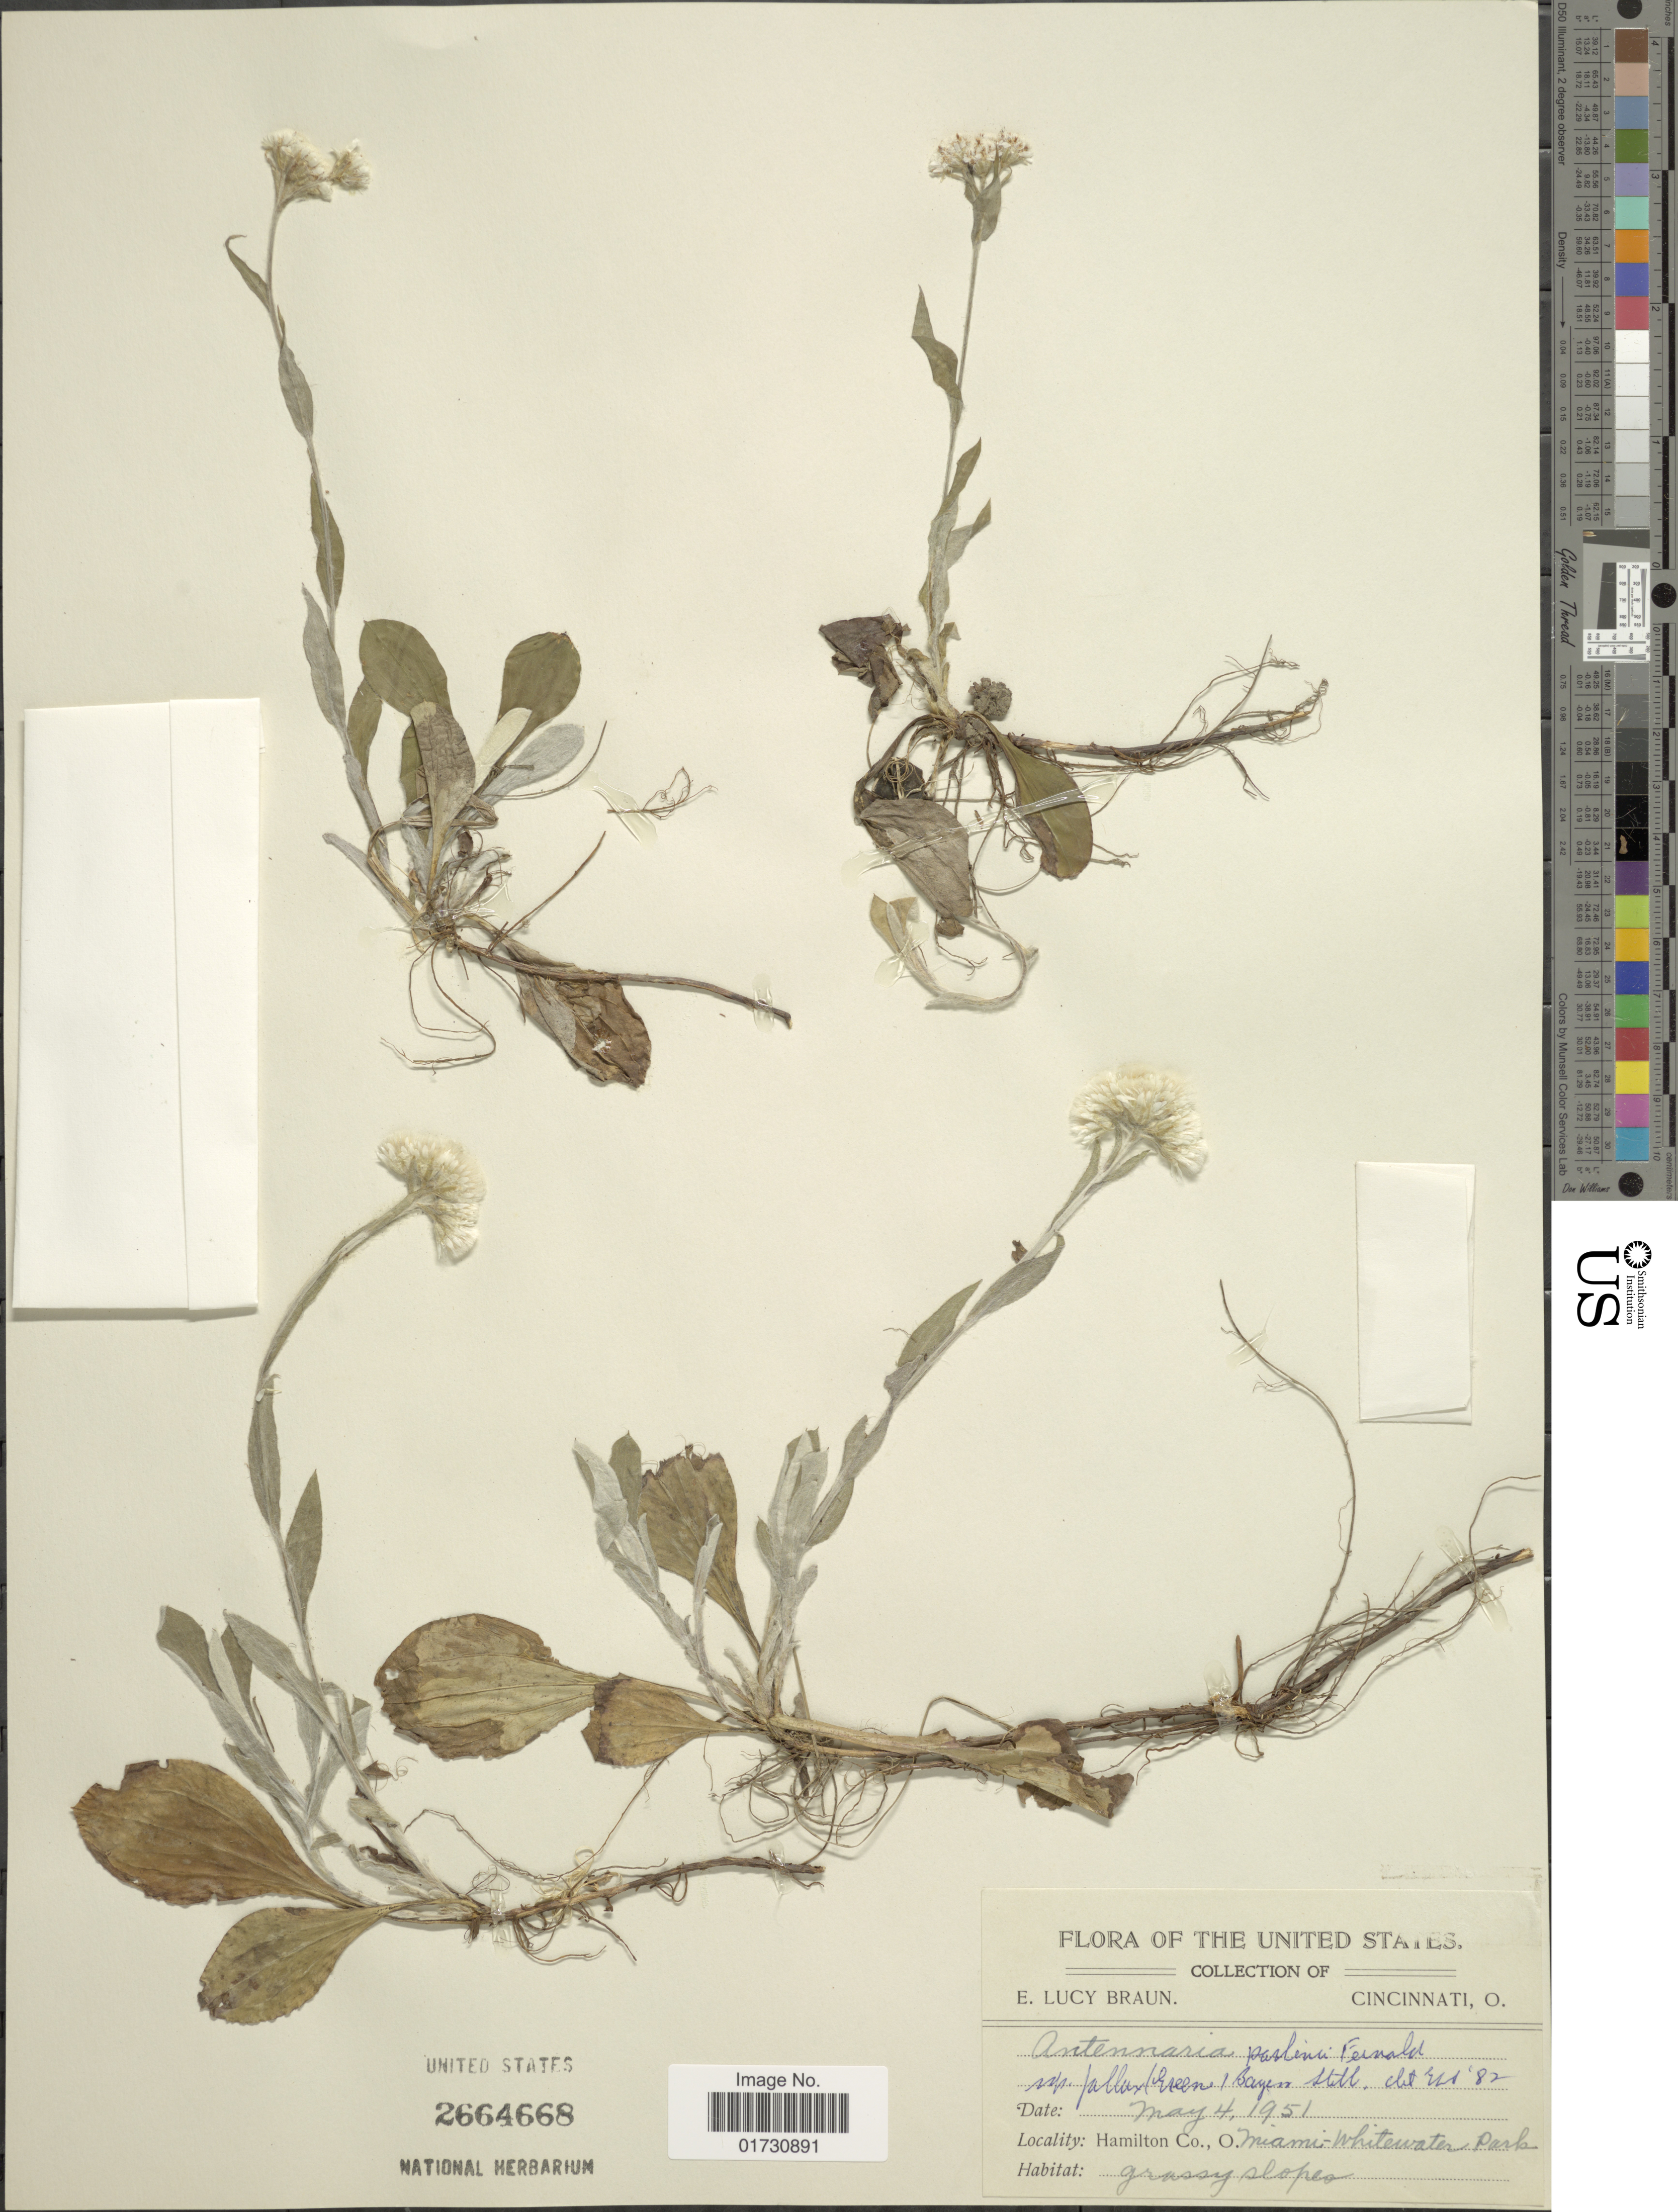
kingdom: Plantae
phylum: Tracheophyta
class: Magnoliopsida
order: Asterales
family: Asteraceae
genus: Antennaria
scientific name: Antennaria fallax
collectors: E. L. Braun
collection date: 1951-05-04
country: United States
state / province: Ohio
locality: Hamilton Co., O. Miamo-Whitewater Park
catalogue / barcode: US 2664668